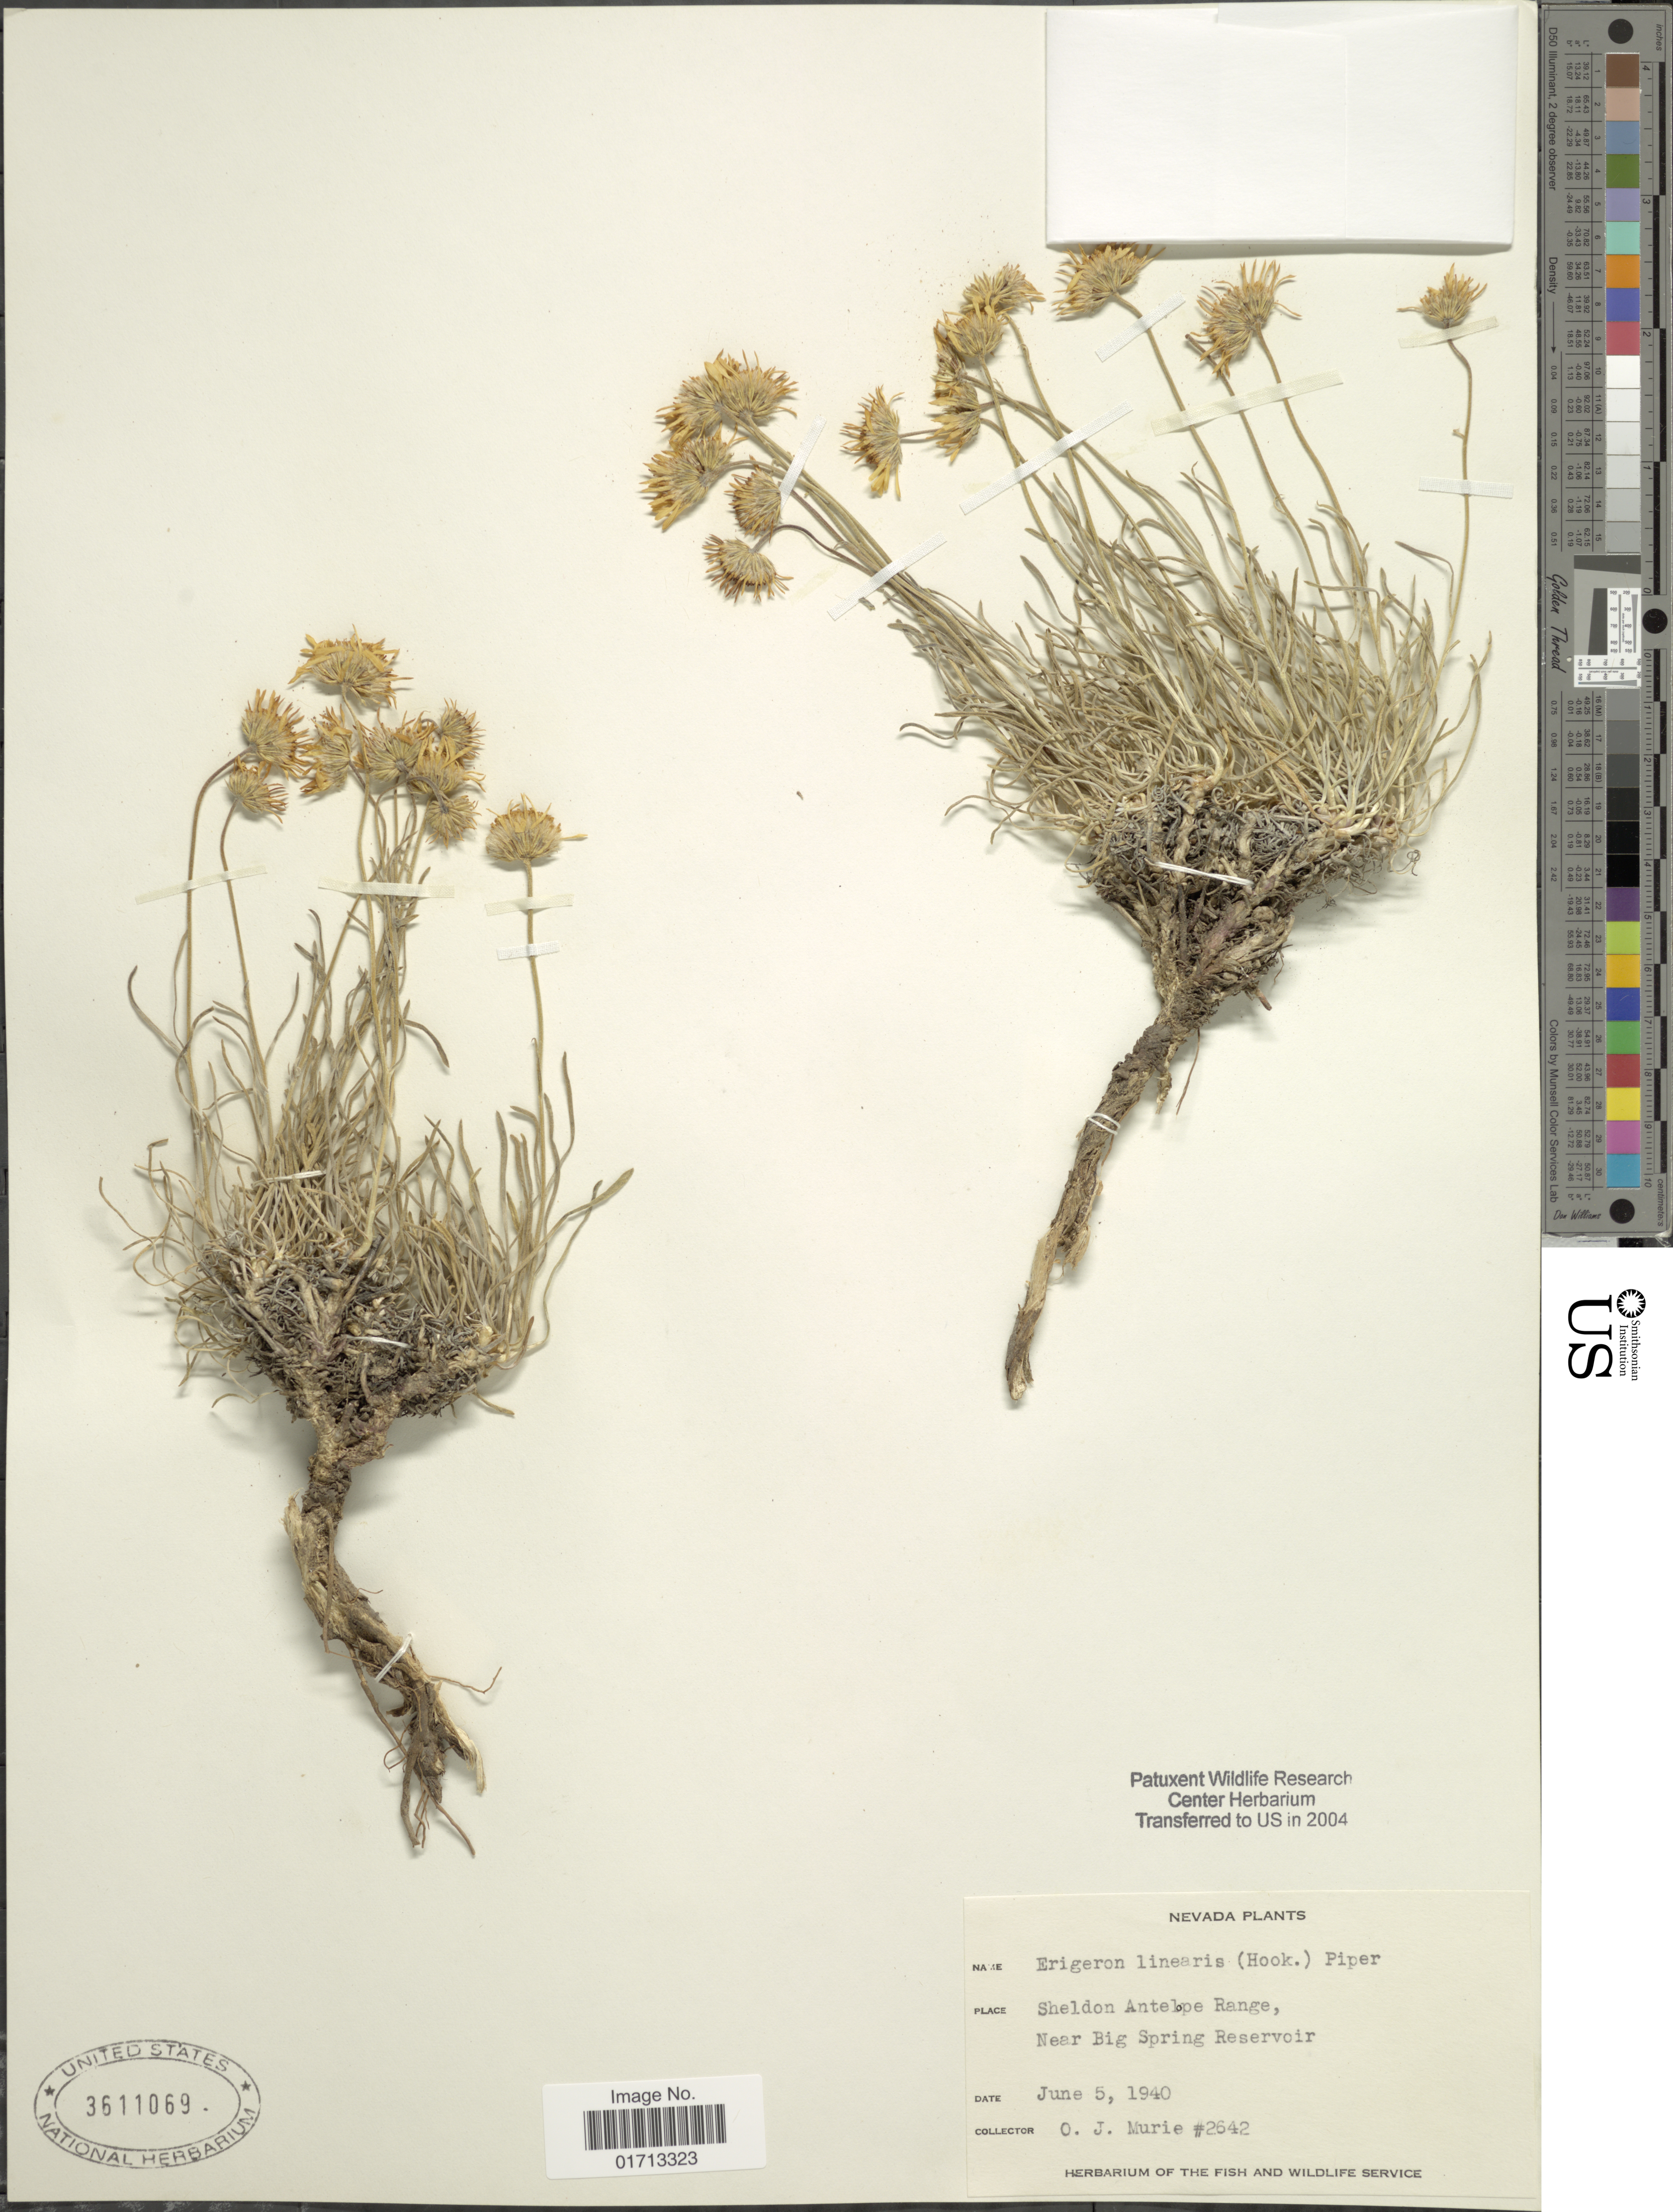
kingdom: Plantae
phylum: Tracheophyta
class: Magnoliopsida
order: Asterales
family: Asteraceae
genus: Erigeron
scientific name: Erigeron linearis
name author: (Hook.) Piper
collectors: O. Murie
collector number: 2642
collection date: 1940-06-05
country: United States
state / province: Nevada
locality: Sheldon Antelope Range, Near Big Spring Reservoir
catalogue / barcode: US 3611069